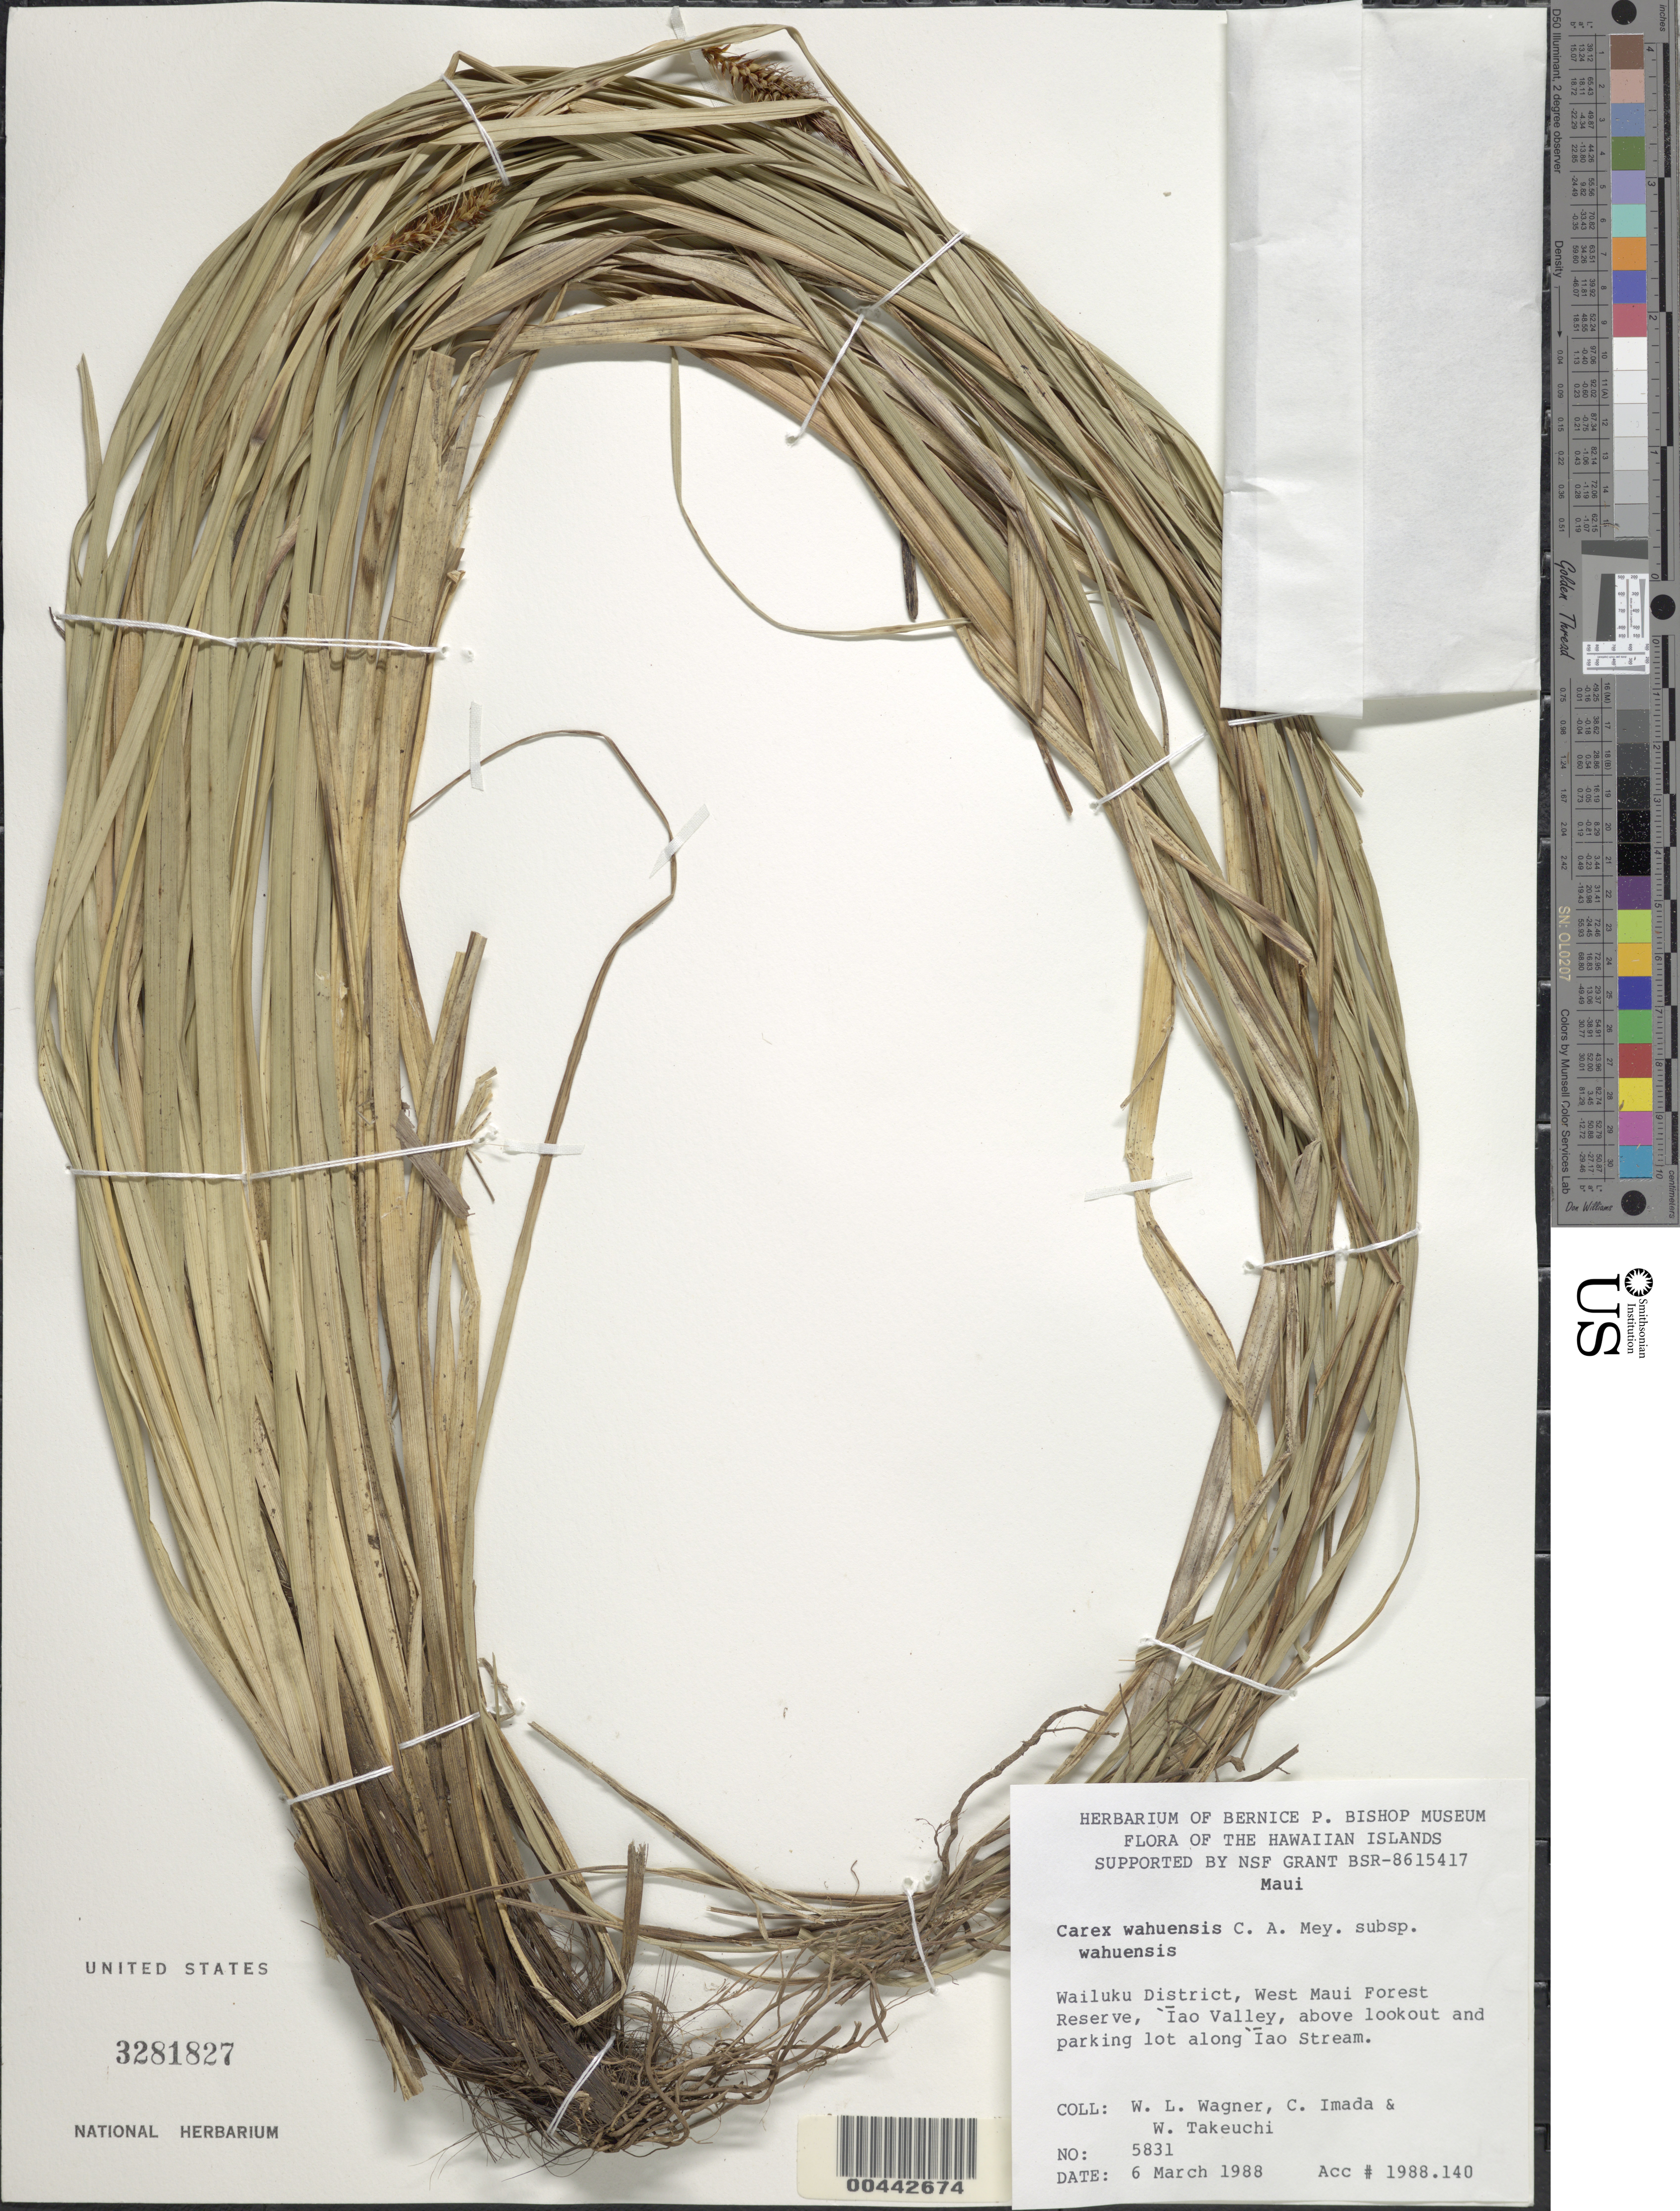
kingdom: Plantae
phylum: Tracheophyta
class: Liliopsida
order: Poales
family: Cyperaceae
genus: Carex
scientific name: Carex wahuensis subsp. wahuensis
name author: C.A. Mey.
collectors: W. L. Wagner, C. Imada & W. N. Takeuchi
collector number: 5831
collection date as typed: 6 Mar 1988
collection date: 1988-03-06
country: United States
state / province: Hawaii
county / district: Maui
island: Maui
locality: Wailuku District, West Maui Forest Reserve, 'Iao Valley, above lookout and parking lot along 'Iao Stream.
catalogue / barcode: US 3281827